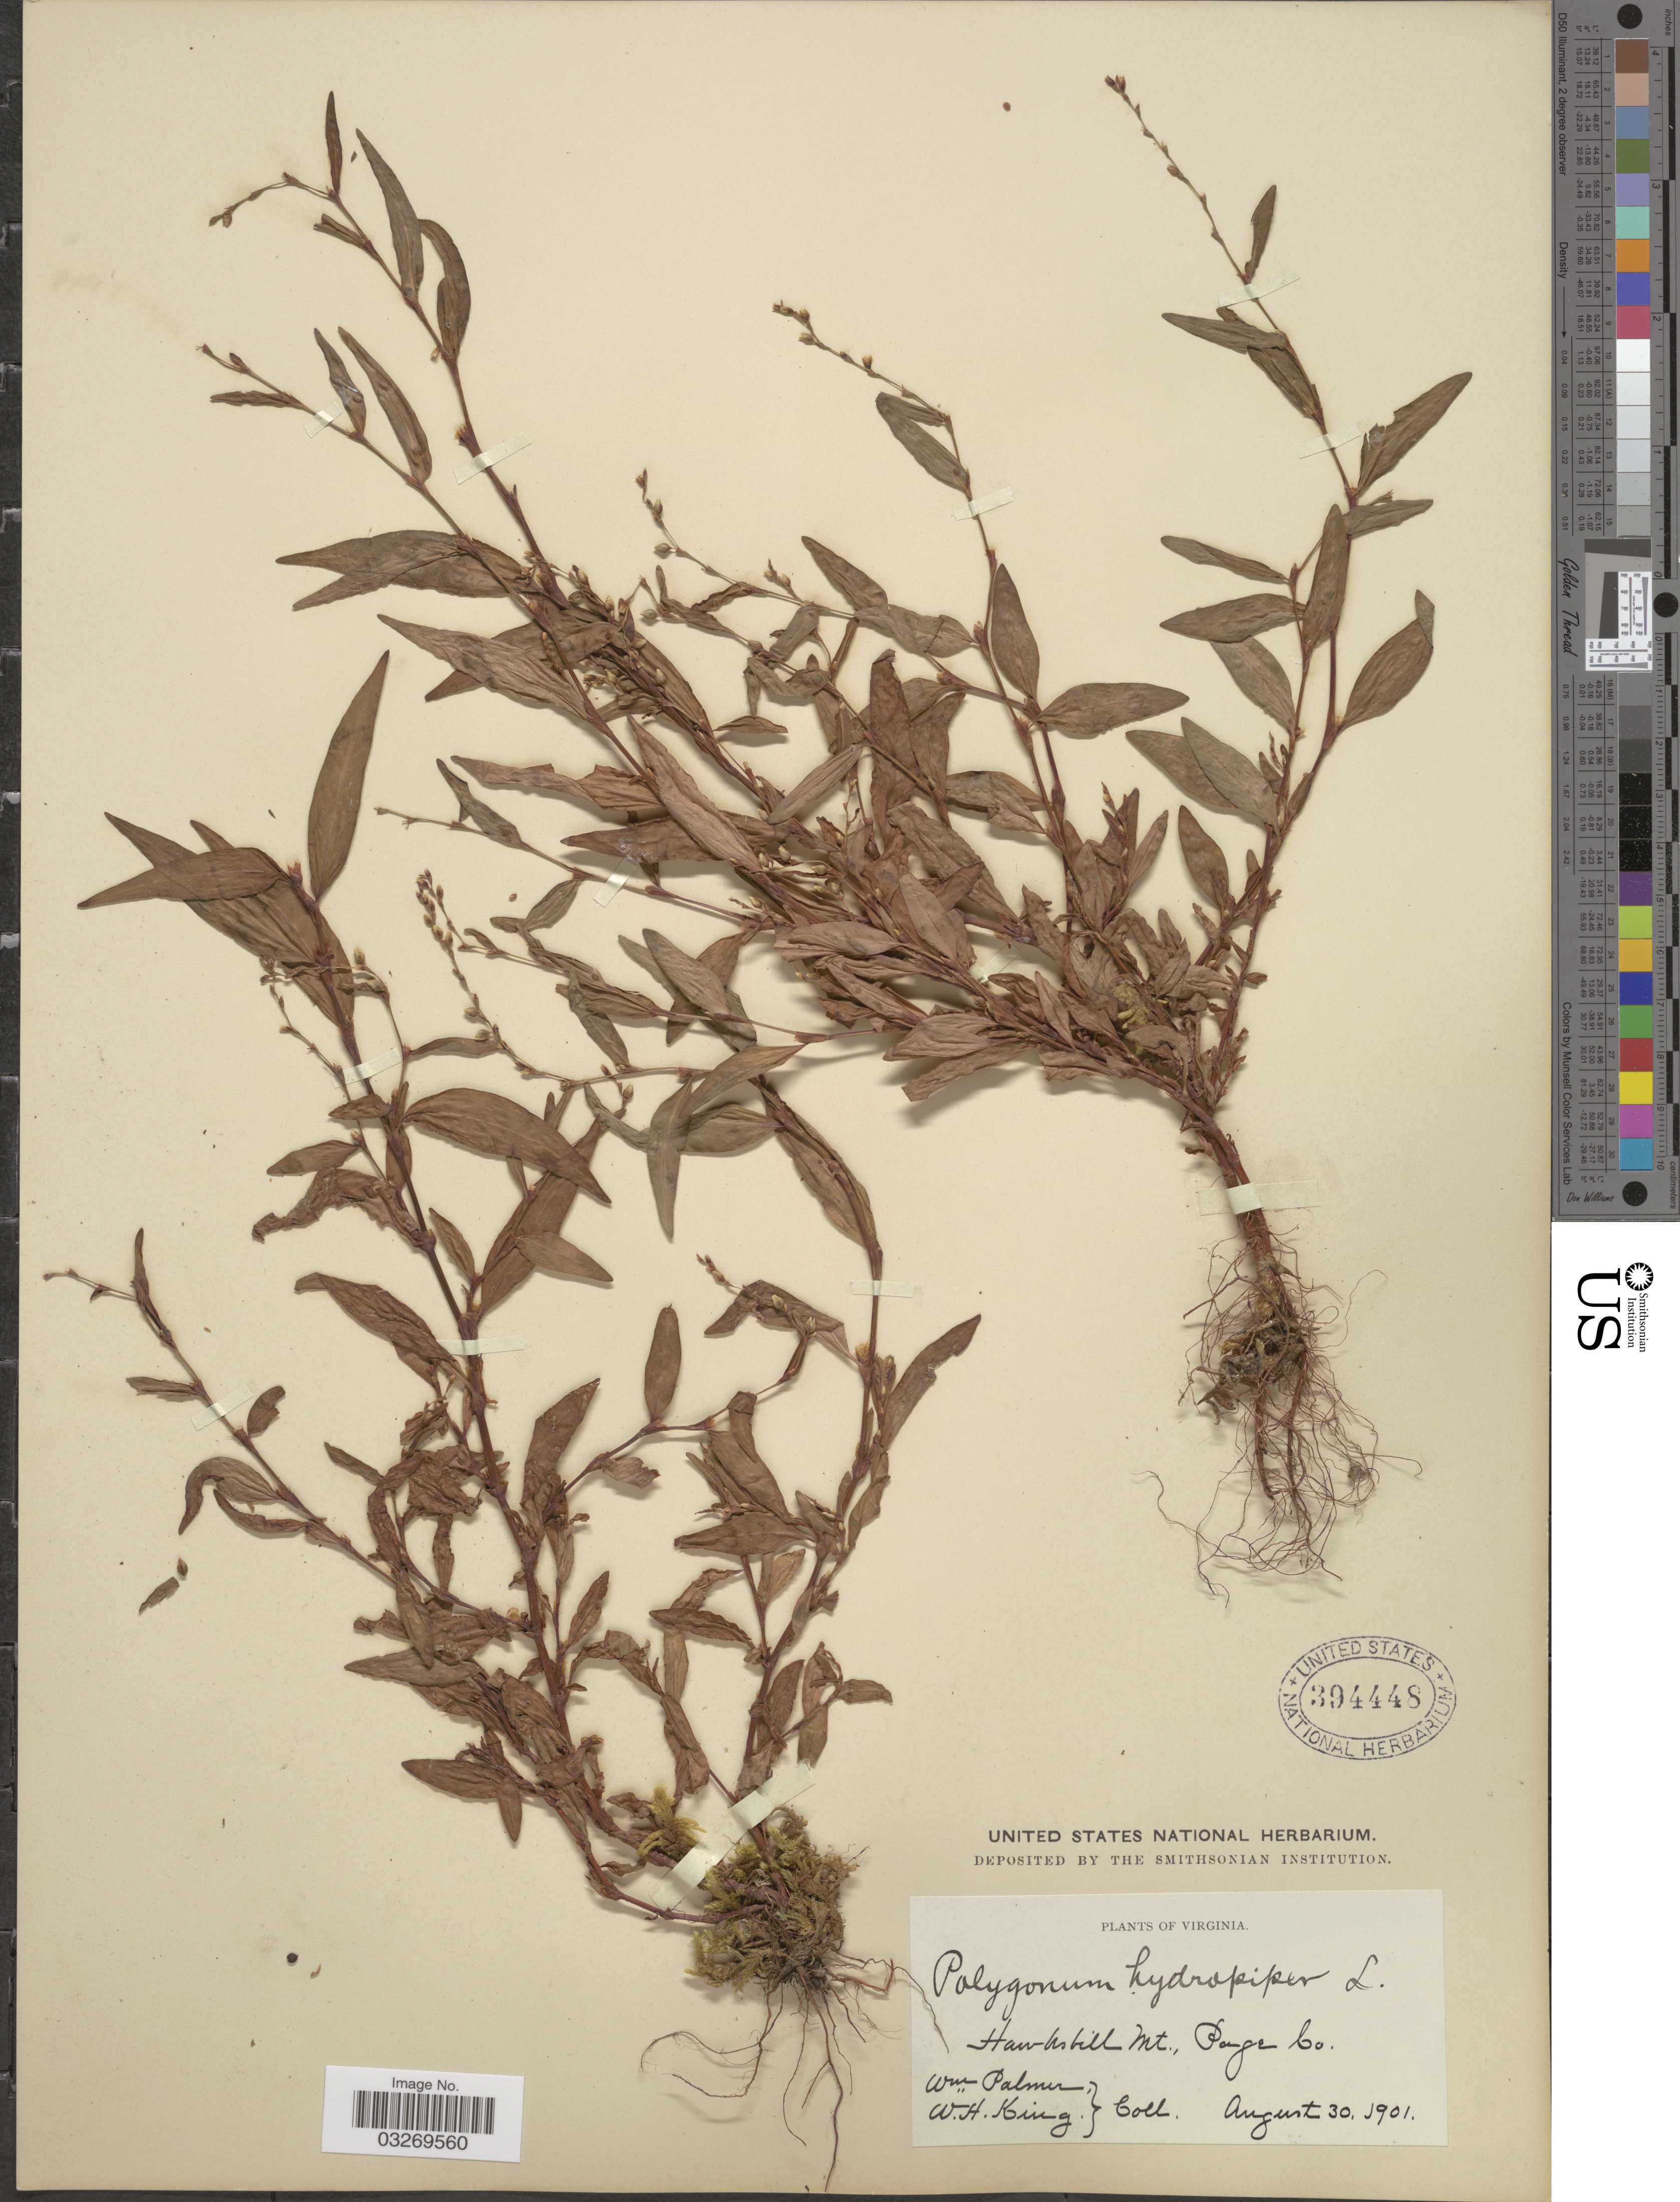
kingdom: Plantae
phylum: Tracheophyta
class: Magnoliopsida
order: Caryophyllales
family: Polygonaceae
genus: Persicaria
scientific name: Persicaria hydropiper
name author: (L.) Delarbre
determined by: Atha, D. E.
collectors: W. Palmer & W. H. King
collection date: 1901-08-30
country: United States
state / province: Virginia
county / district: Page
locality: Hawksbill Mt.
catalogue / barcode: US 394448